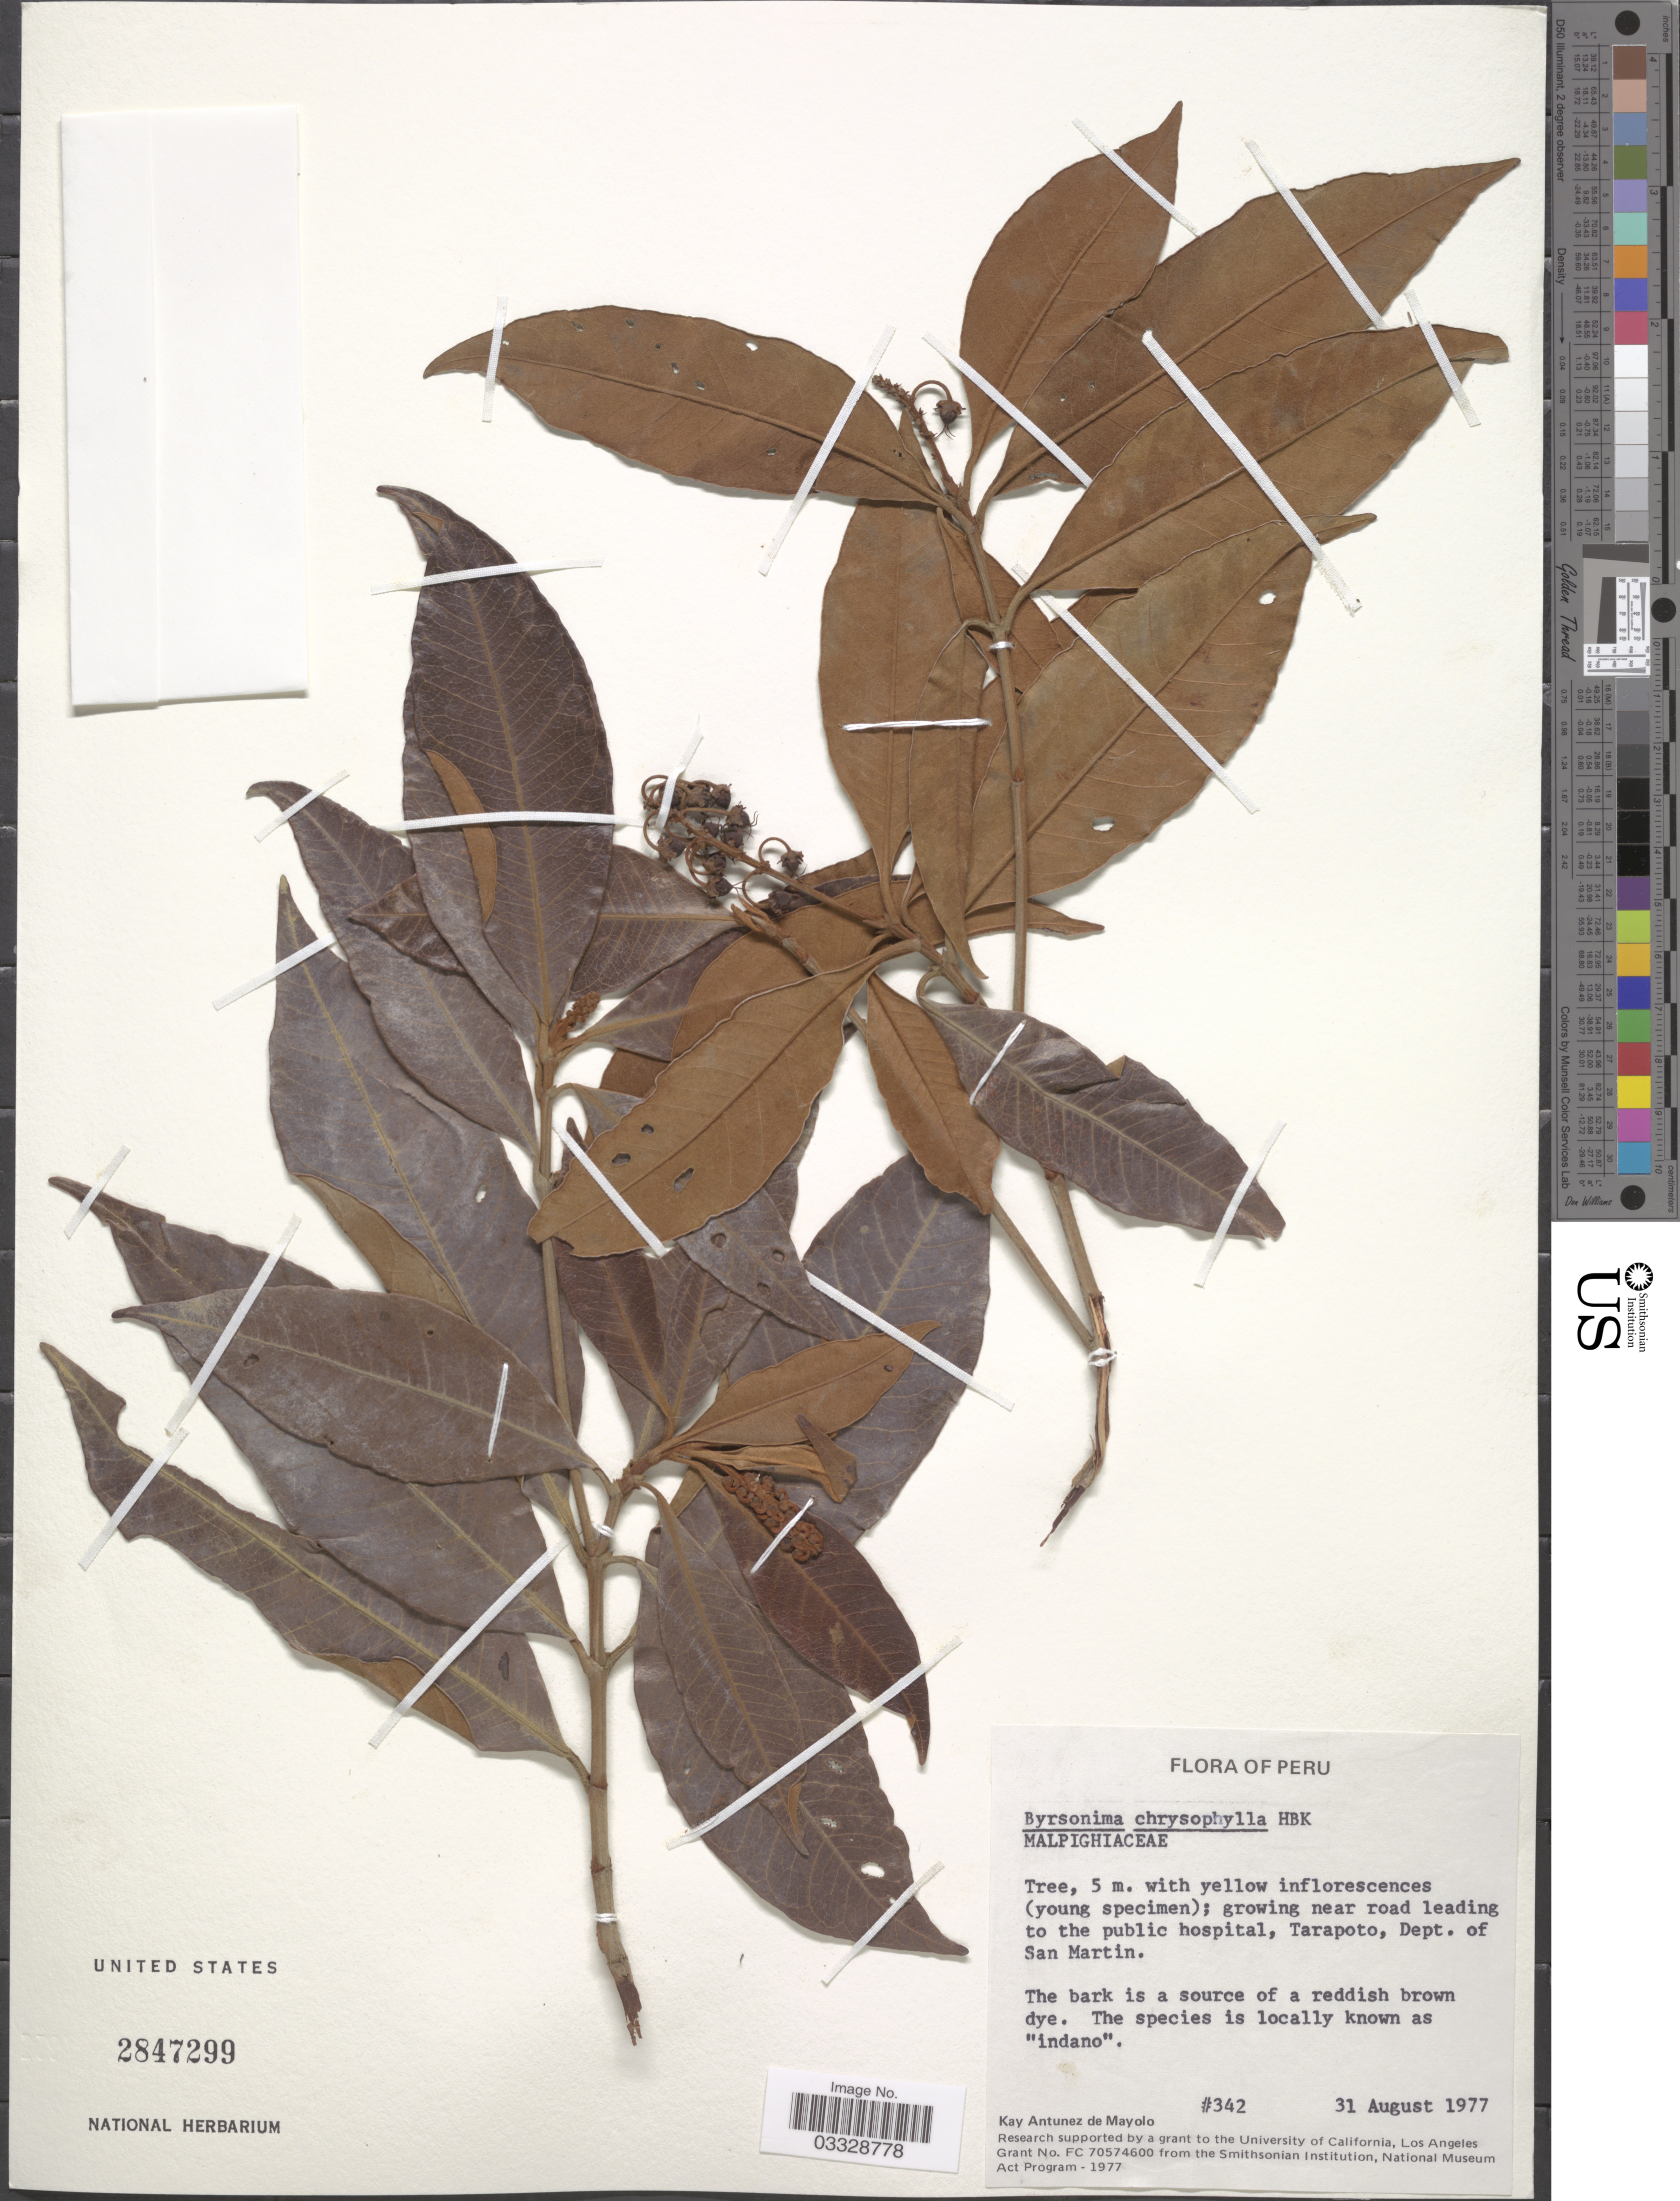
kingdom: Plantae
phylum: Tracheophyta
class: Magnoliopsida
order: Malpighiales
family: Malpighiaceae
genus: Byrsonima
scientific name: Byrsonima chrysophylla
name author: Kunth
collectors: K. Antunez de Mayolo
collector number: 342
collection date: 1977-08-31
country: Peru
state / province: San Martín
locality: Near road leading to the public hospital, Tarapoto, Dept. of San Martin.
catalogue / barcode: US 2847299